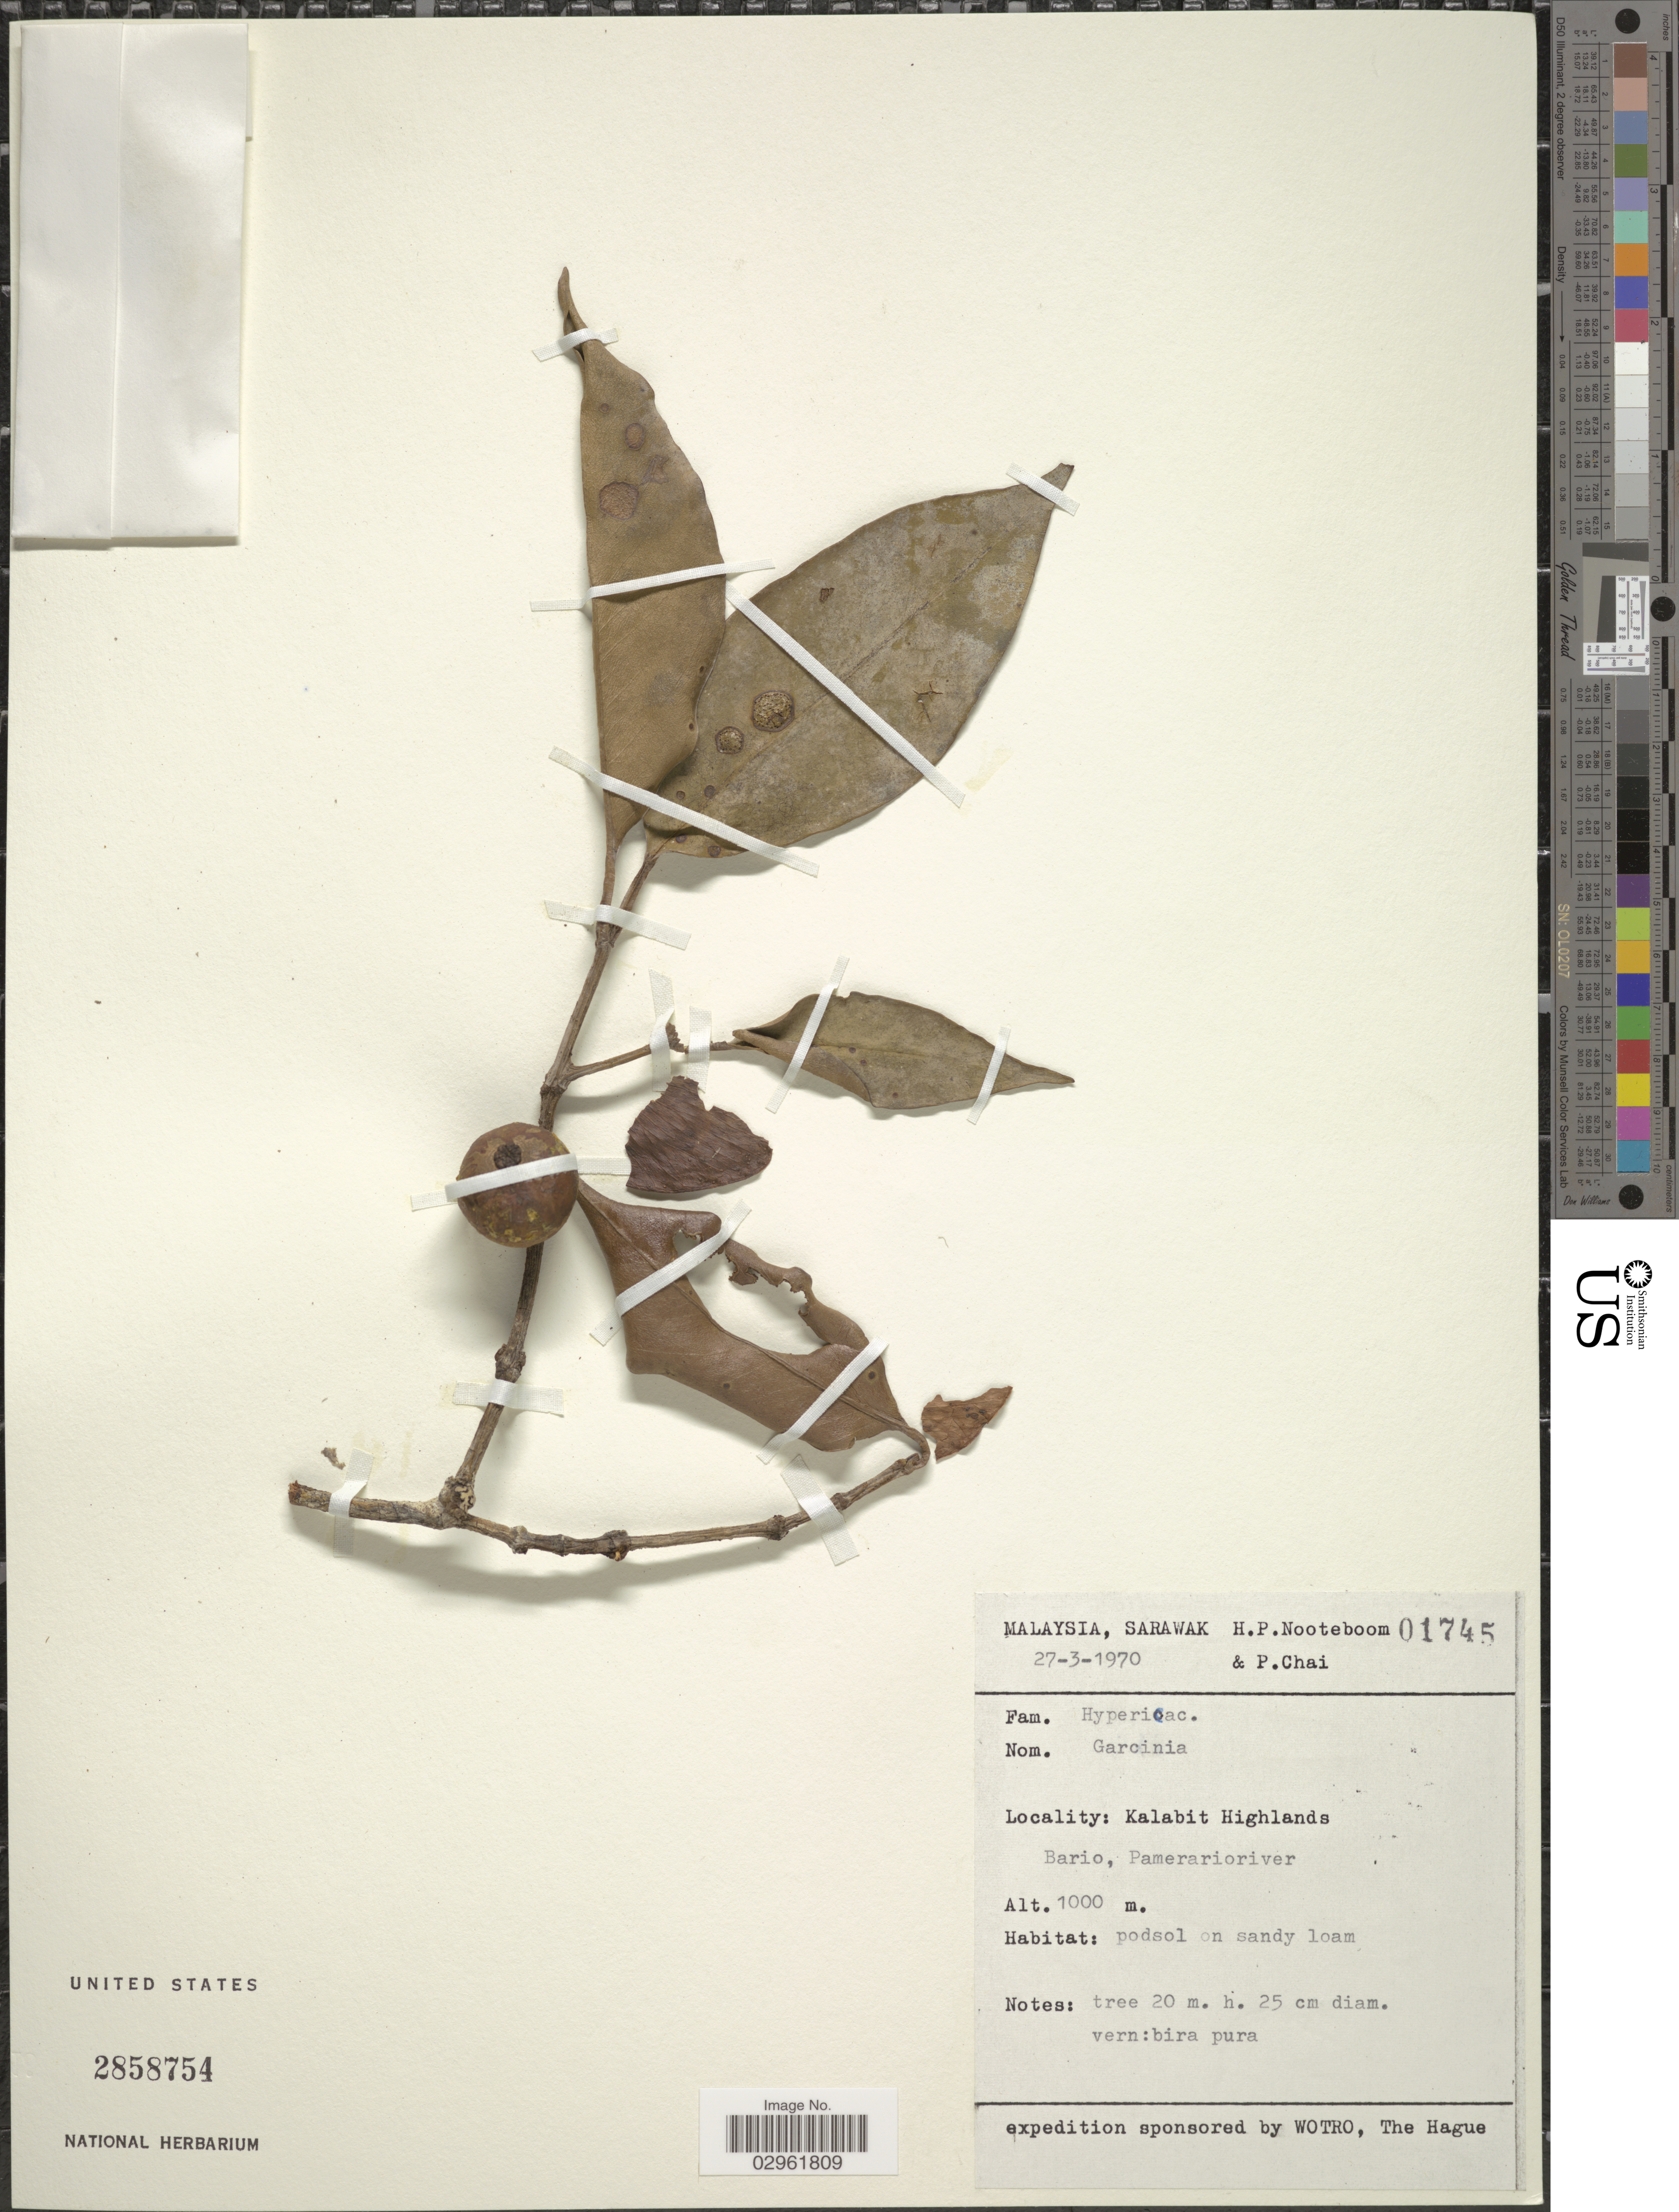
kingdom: Plantae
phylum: Tracheophyta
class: Magnoliopsida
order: Malpighiales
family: Clusiaceae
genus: Garcinia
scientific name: Garcinia sp.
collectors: H. P. Nooteboom & P. Chai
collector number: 01745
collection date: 1970-03-27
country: Malaysia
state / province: Sarawak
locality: Kalabit Highlands, Bario, Pamerarioriver.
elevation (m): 1000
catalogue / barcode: US 2858754